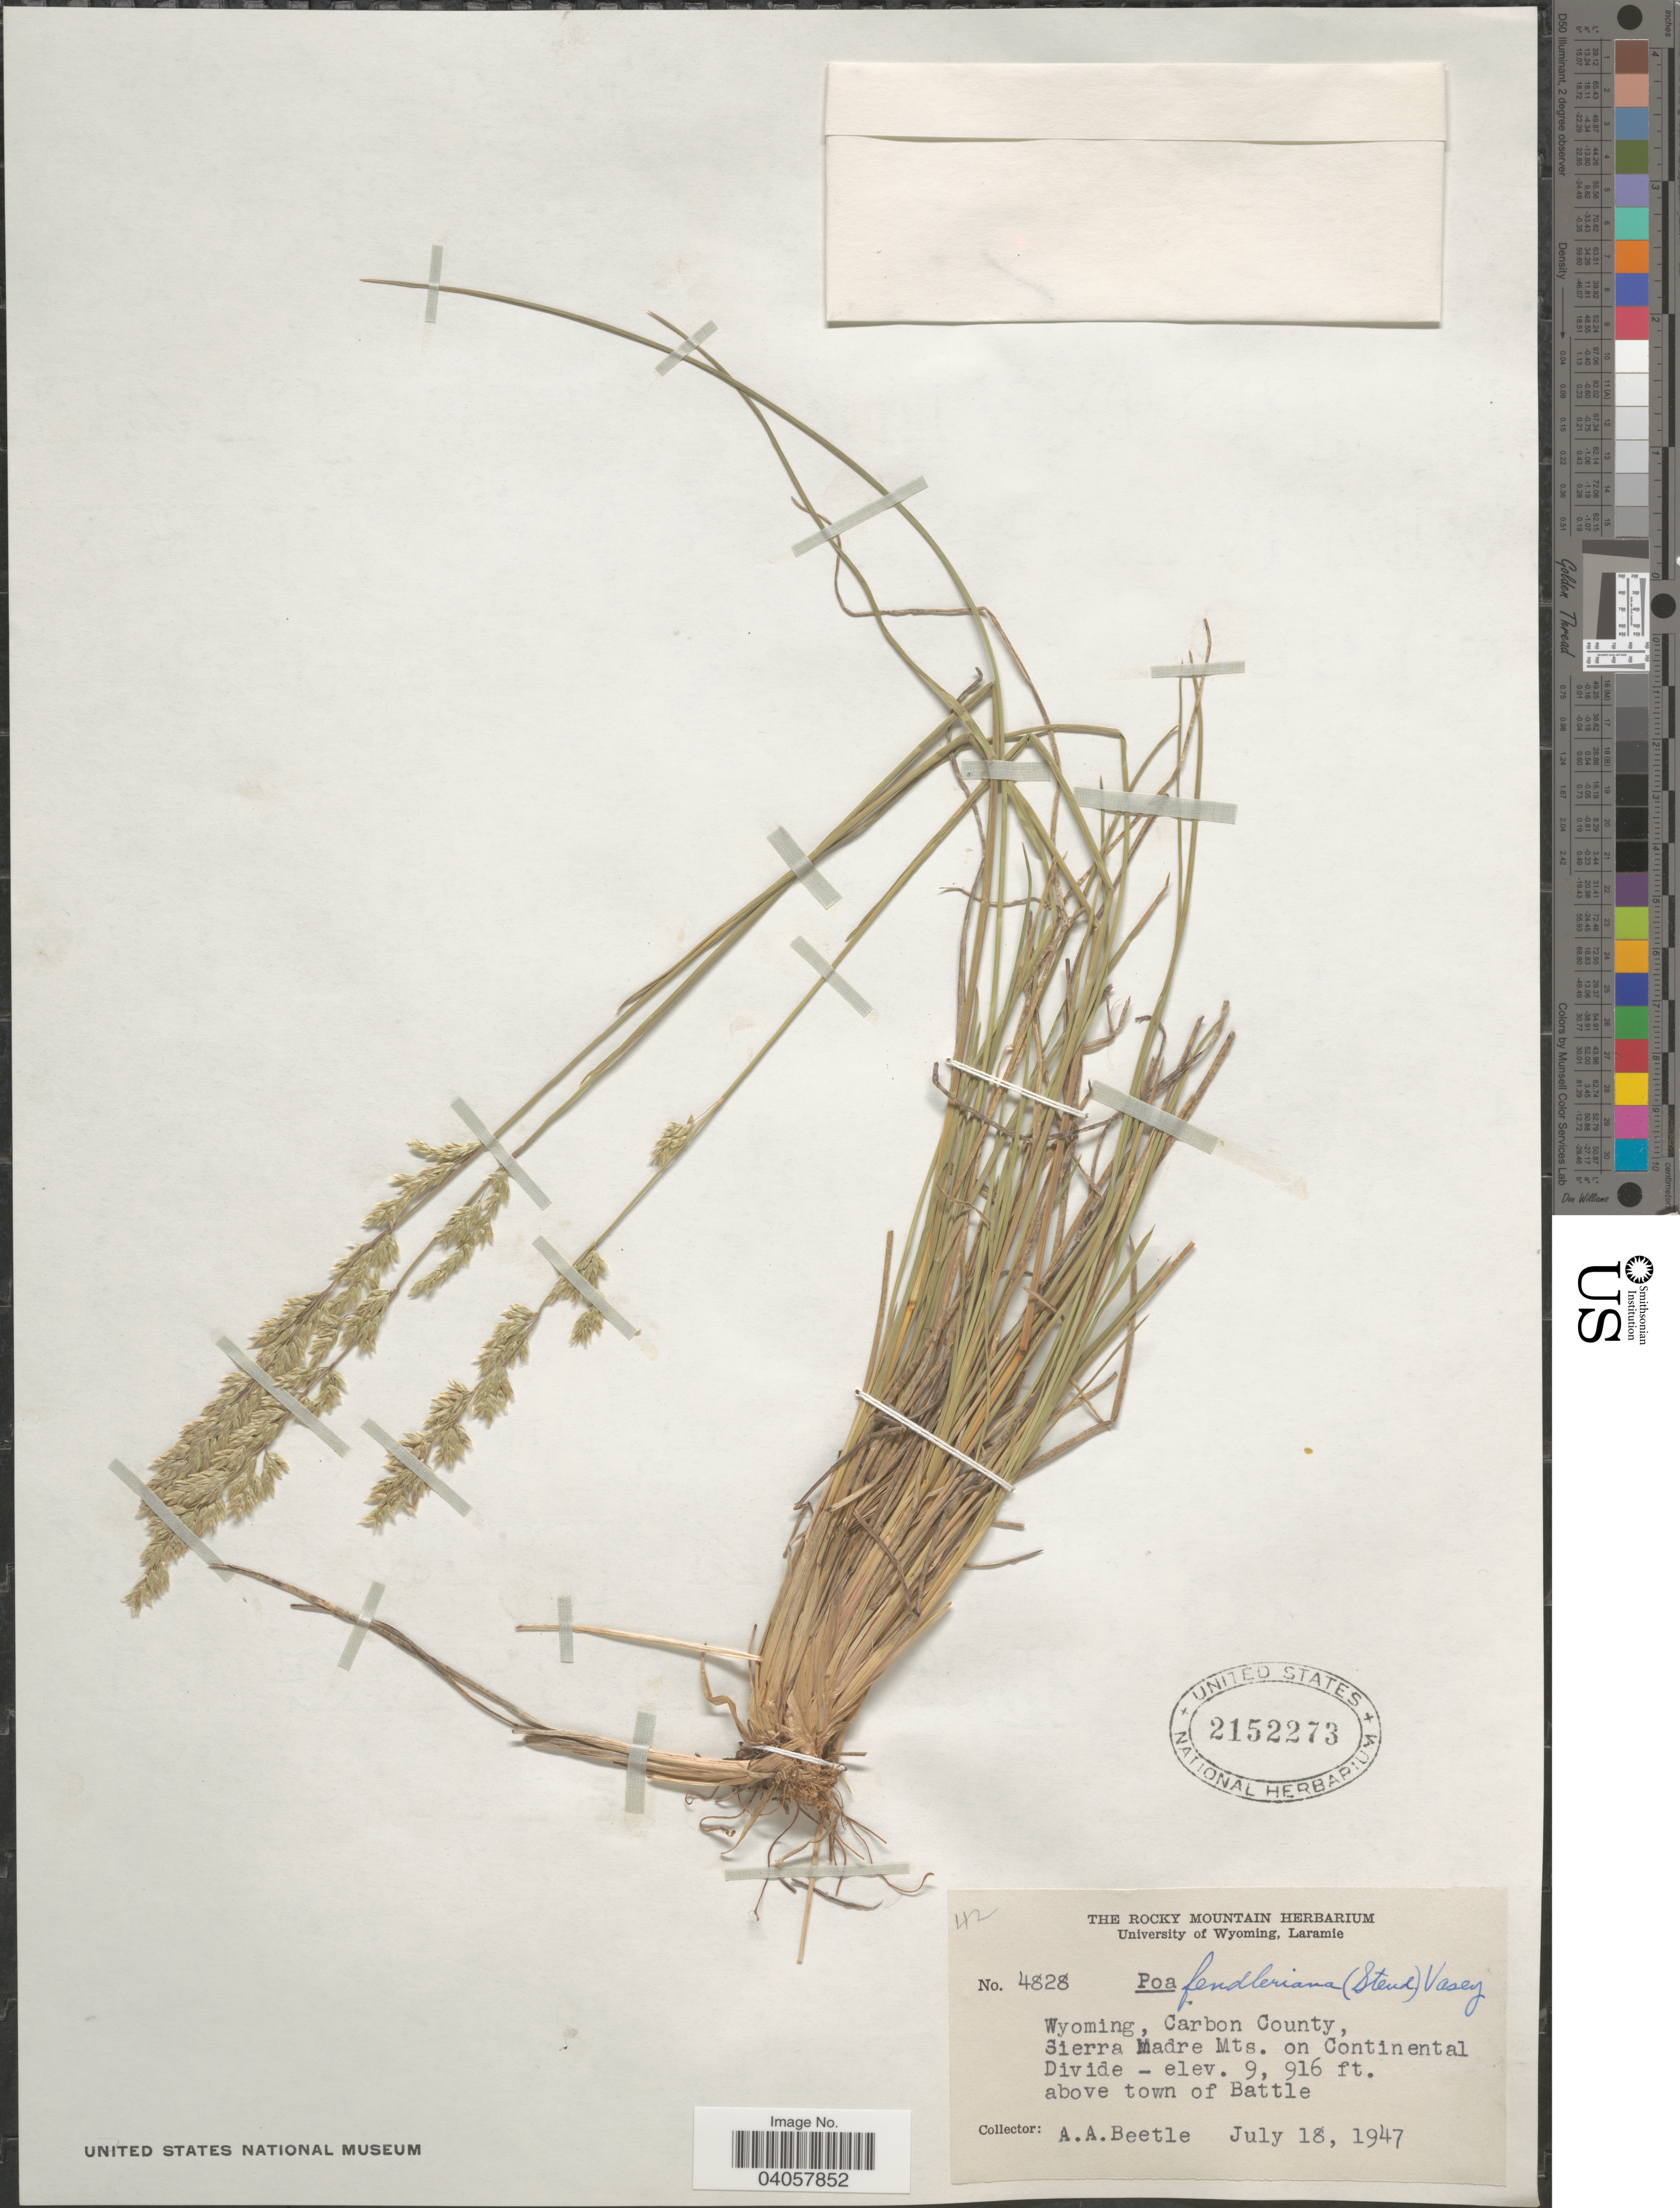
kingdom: Plantae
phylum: Tracheophyta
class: Liliopsida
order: Poales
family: Poaceae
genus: Poa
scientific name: Poa fendleriana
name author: (Steud.) Vasey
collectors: A. A. Beetle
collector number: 4828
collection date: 1947-07-18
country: United States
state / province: Wyoming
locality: Carbon County, Sierra Madre Mts. on Continental Divide - above town of Battle.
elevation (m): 3022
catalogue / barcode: US 2152273